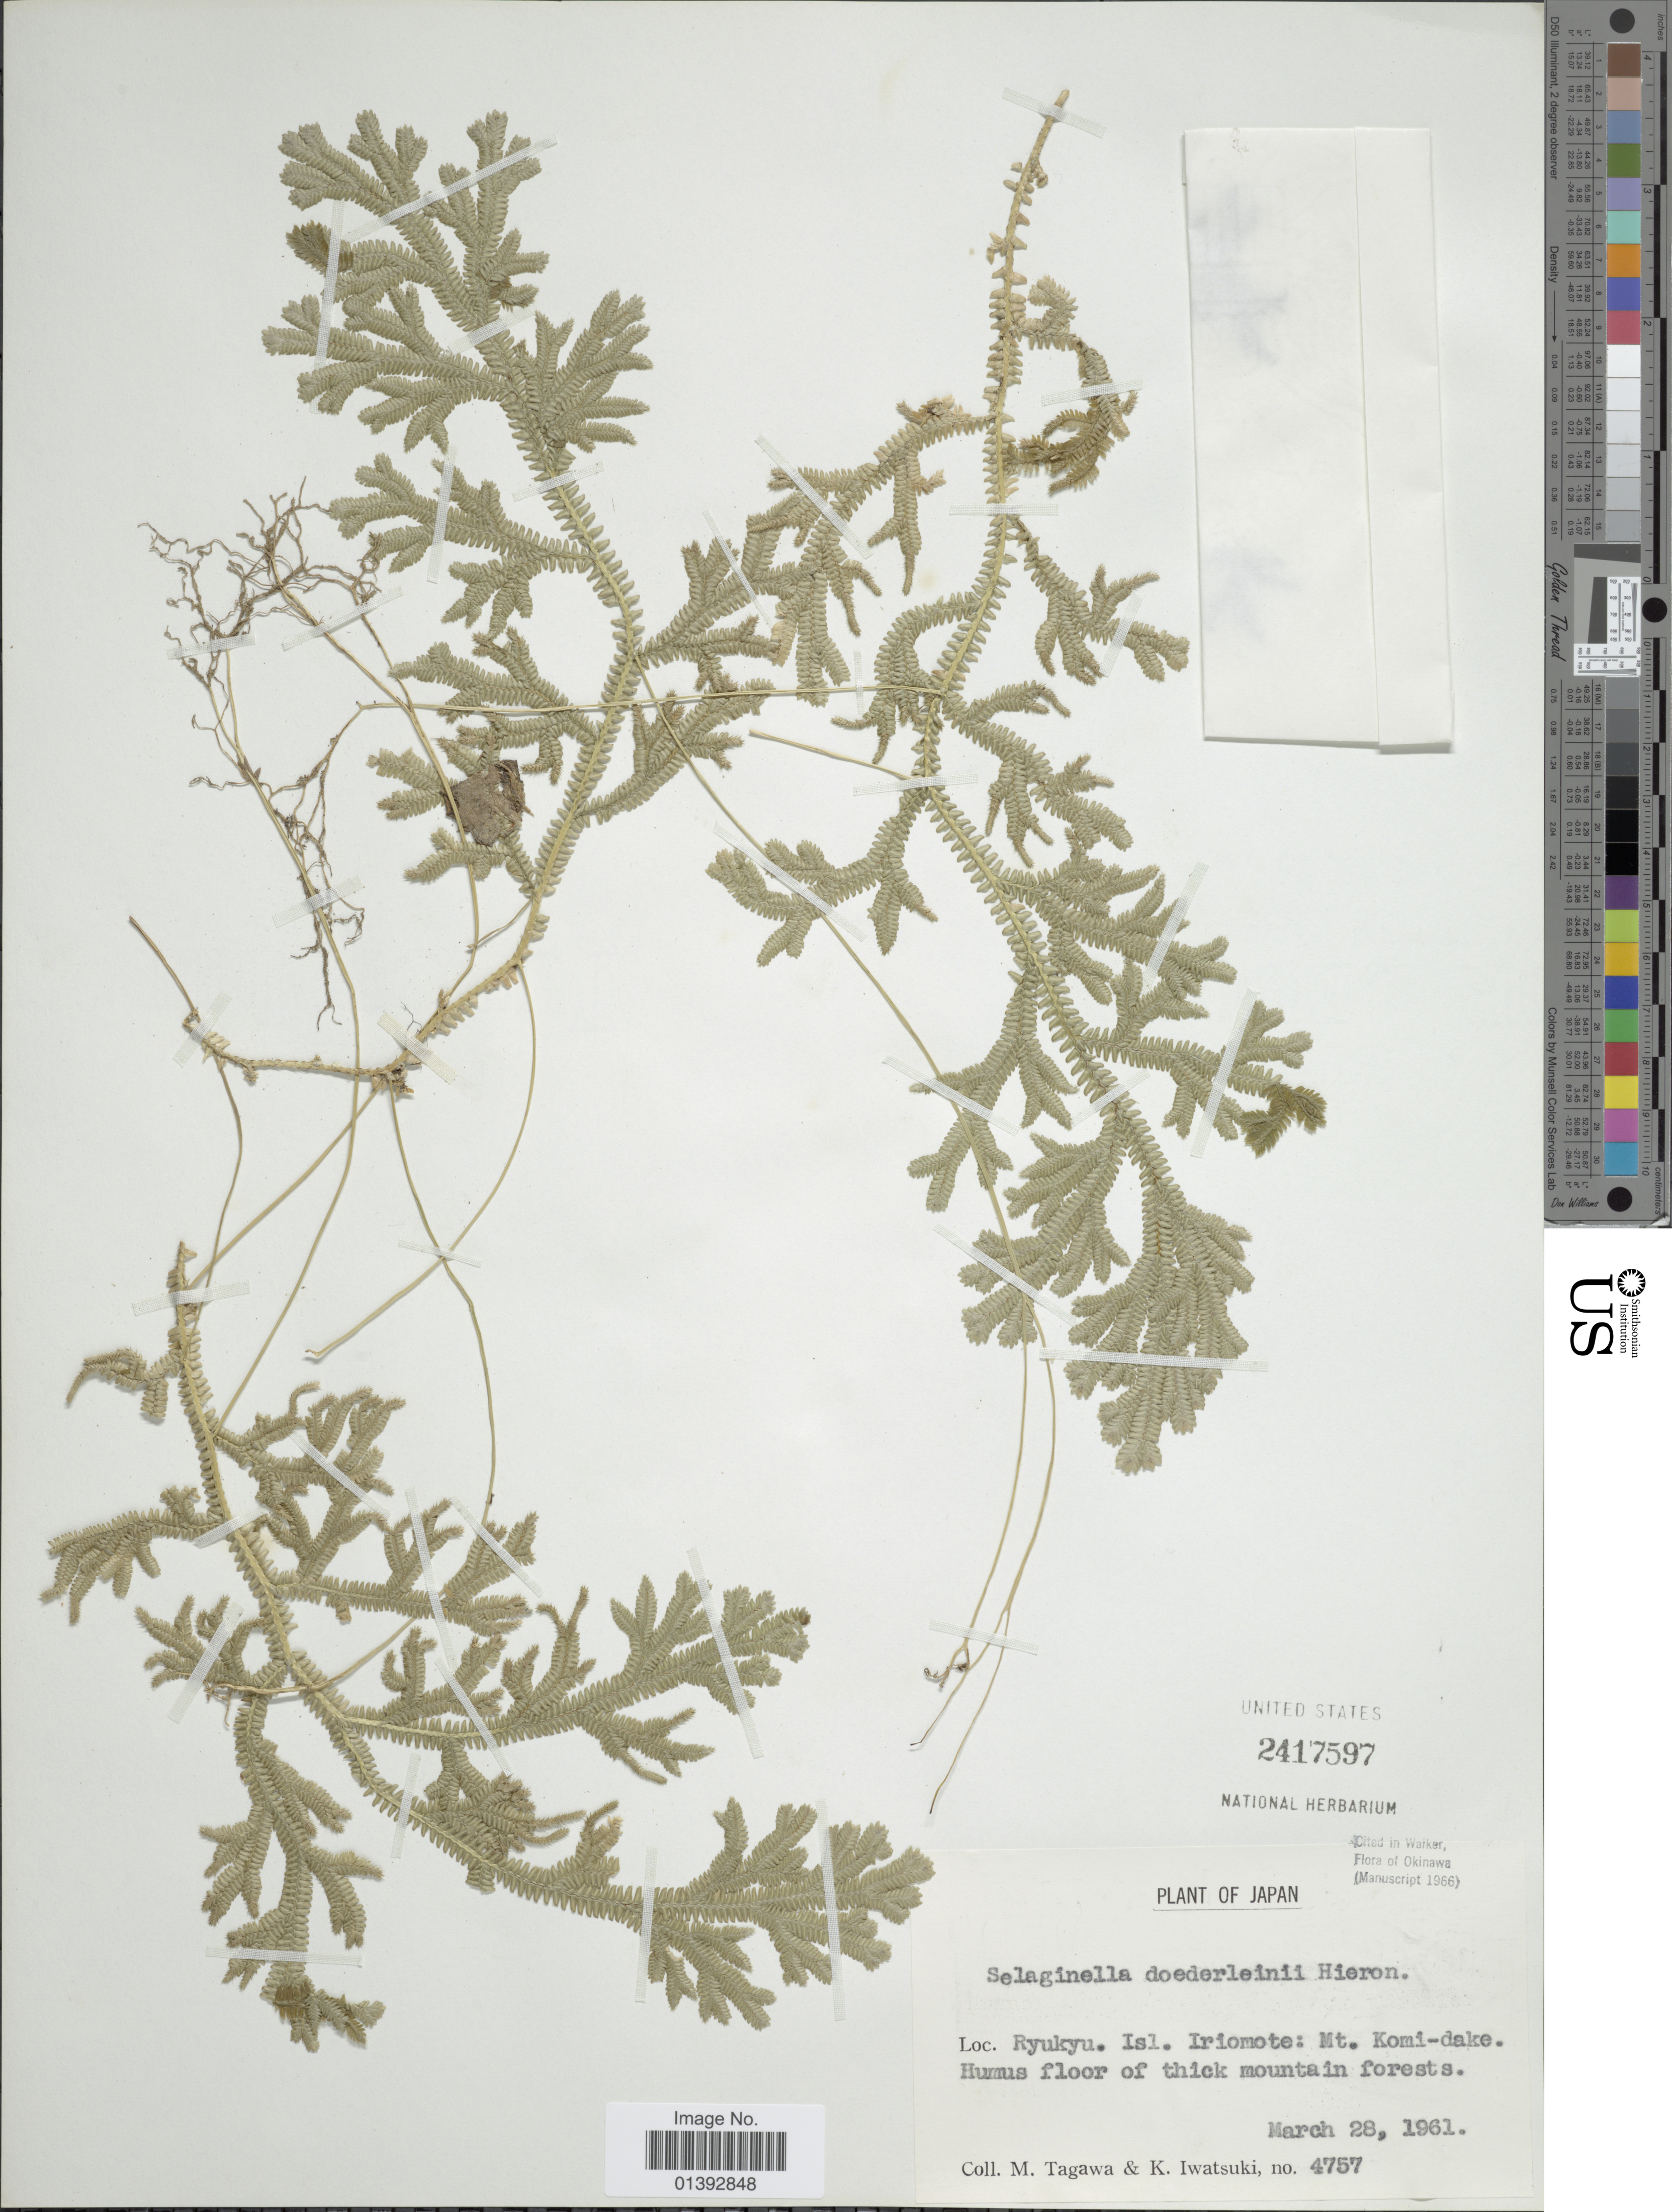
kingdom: Plantae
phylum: Tracheophyta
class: Lycopodiopsida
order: Selaginellales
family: Selaginellaceae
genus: Selaginella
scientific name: Selaginella doederleinii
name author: Hieron.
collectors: M. Tagawa & K. Iwatsuki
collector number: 4757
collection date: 1961-03-28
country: Japan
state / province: Okinawa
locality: Ryukyu. Isl. Iriomote: Mt. Komi-dake. Humus floor of thick mountain forests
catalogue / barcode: US 2417597